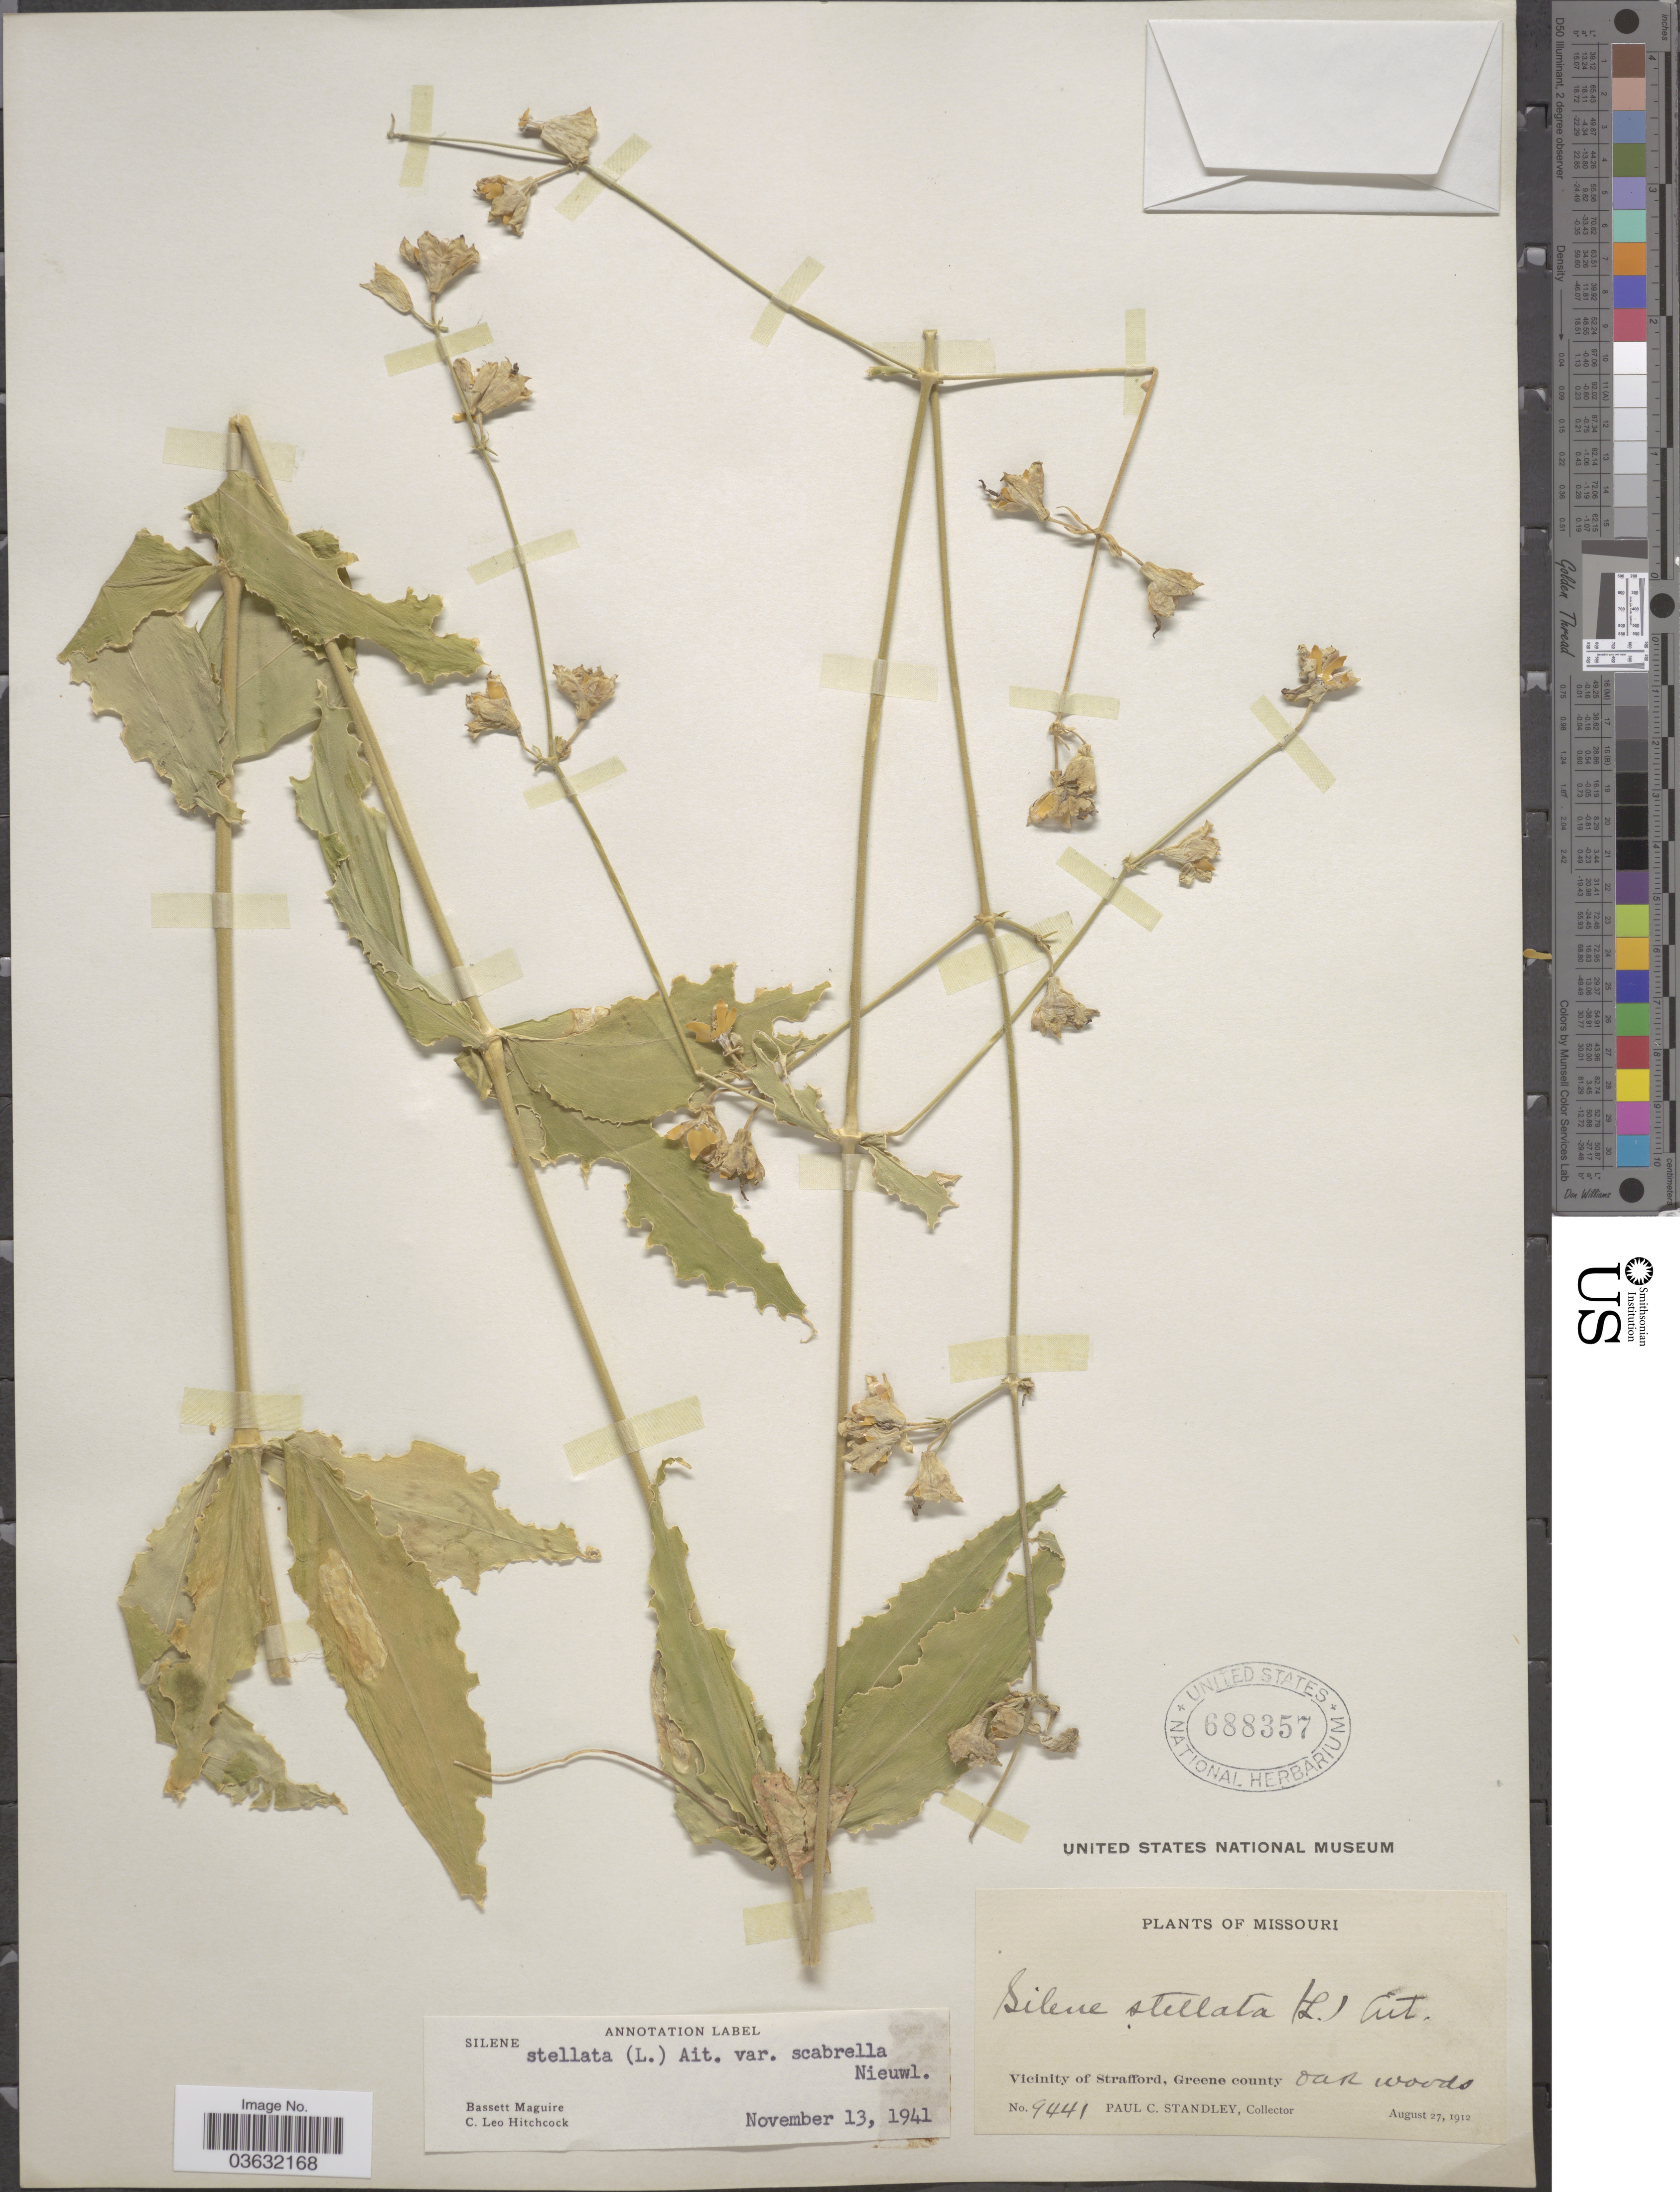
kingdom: Plantae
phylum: Tracheophyta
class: Magnoliopsida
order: Caryophyllales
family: Caryophyllaceae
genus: Silene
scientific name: Silene stellata var. scabrella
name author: (Nieuwl.) E.J. Palmer & Steyerm.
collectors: P. C. Standley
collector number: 9441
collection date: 1912-08-27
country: United States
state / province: Missouri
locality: Vicinity of Strafford, Greene county.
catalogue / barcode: US 688357